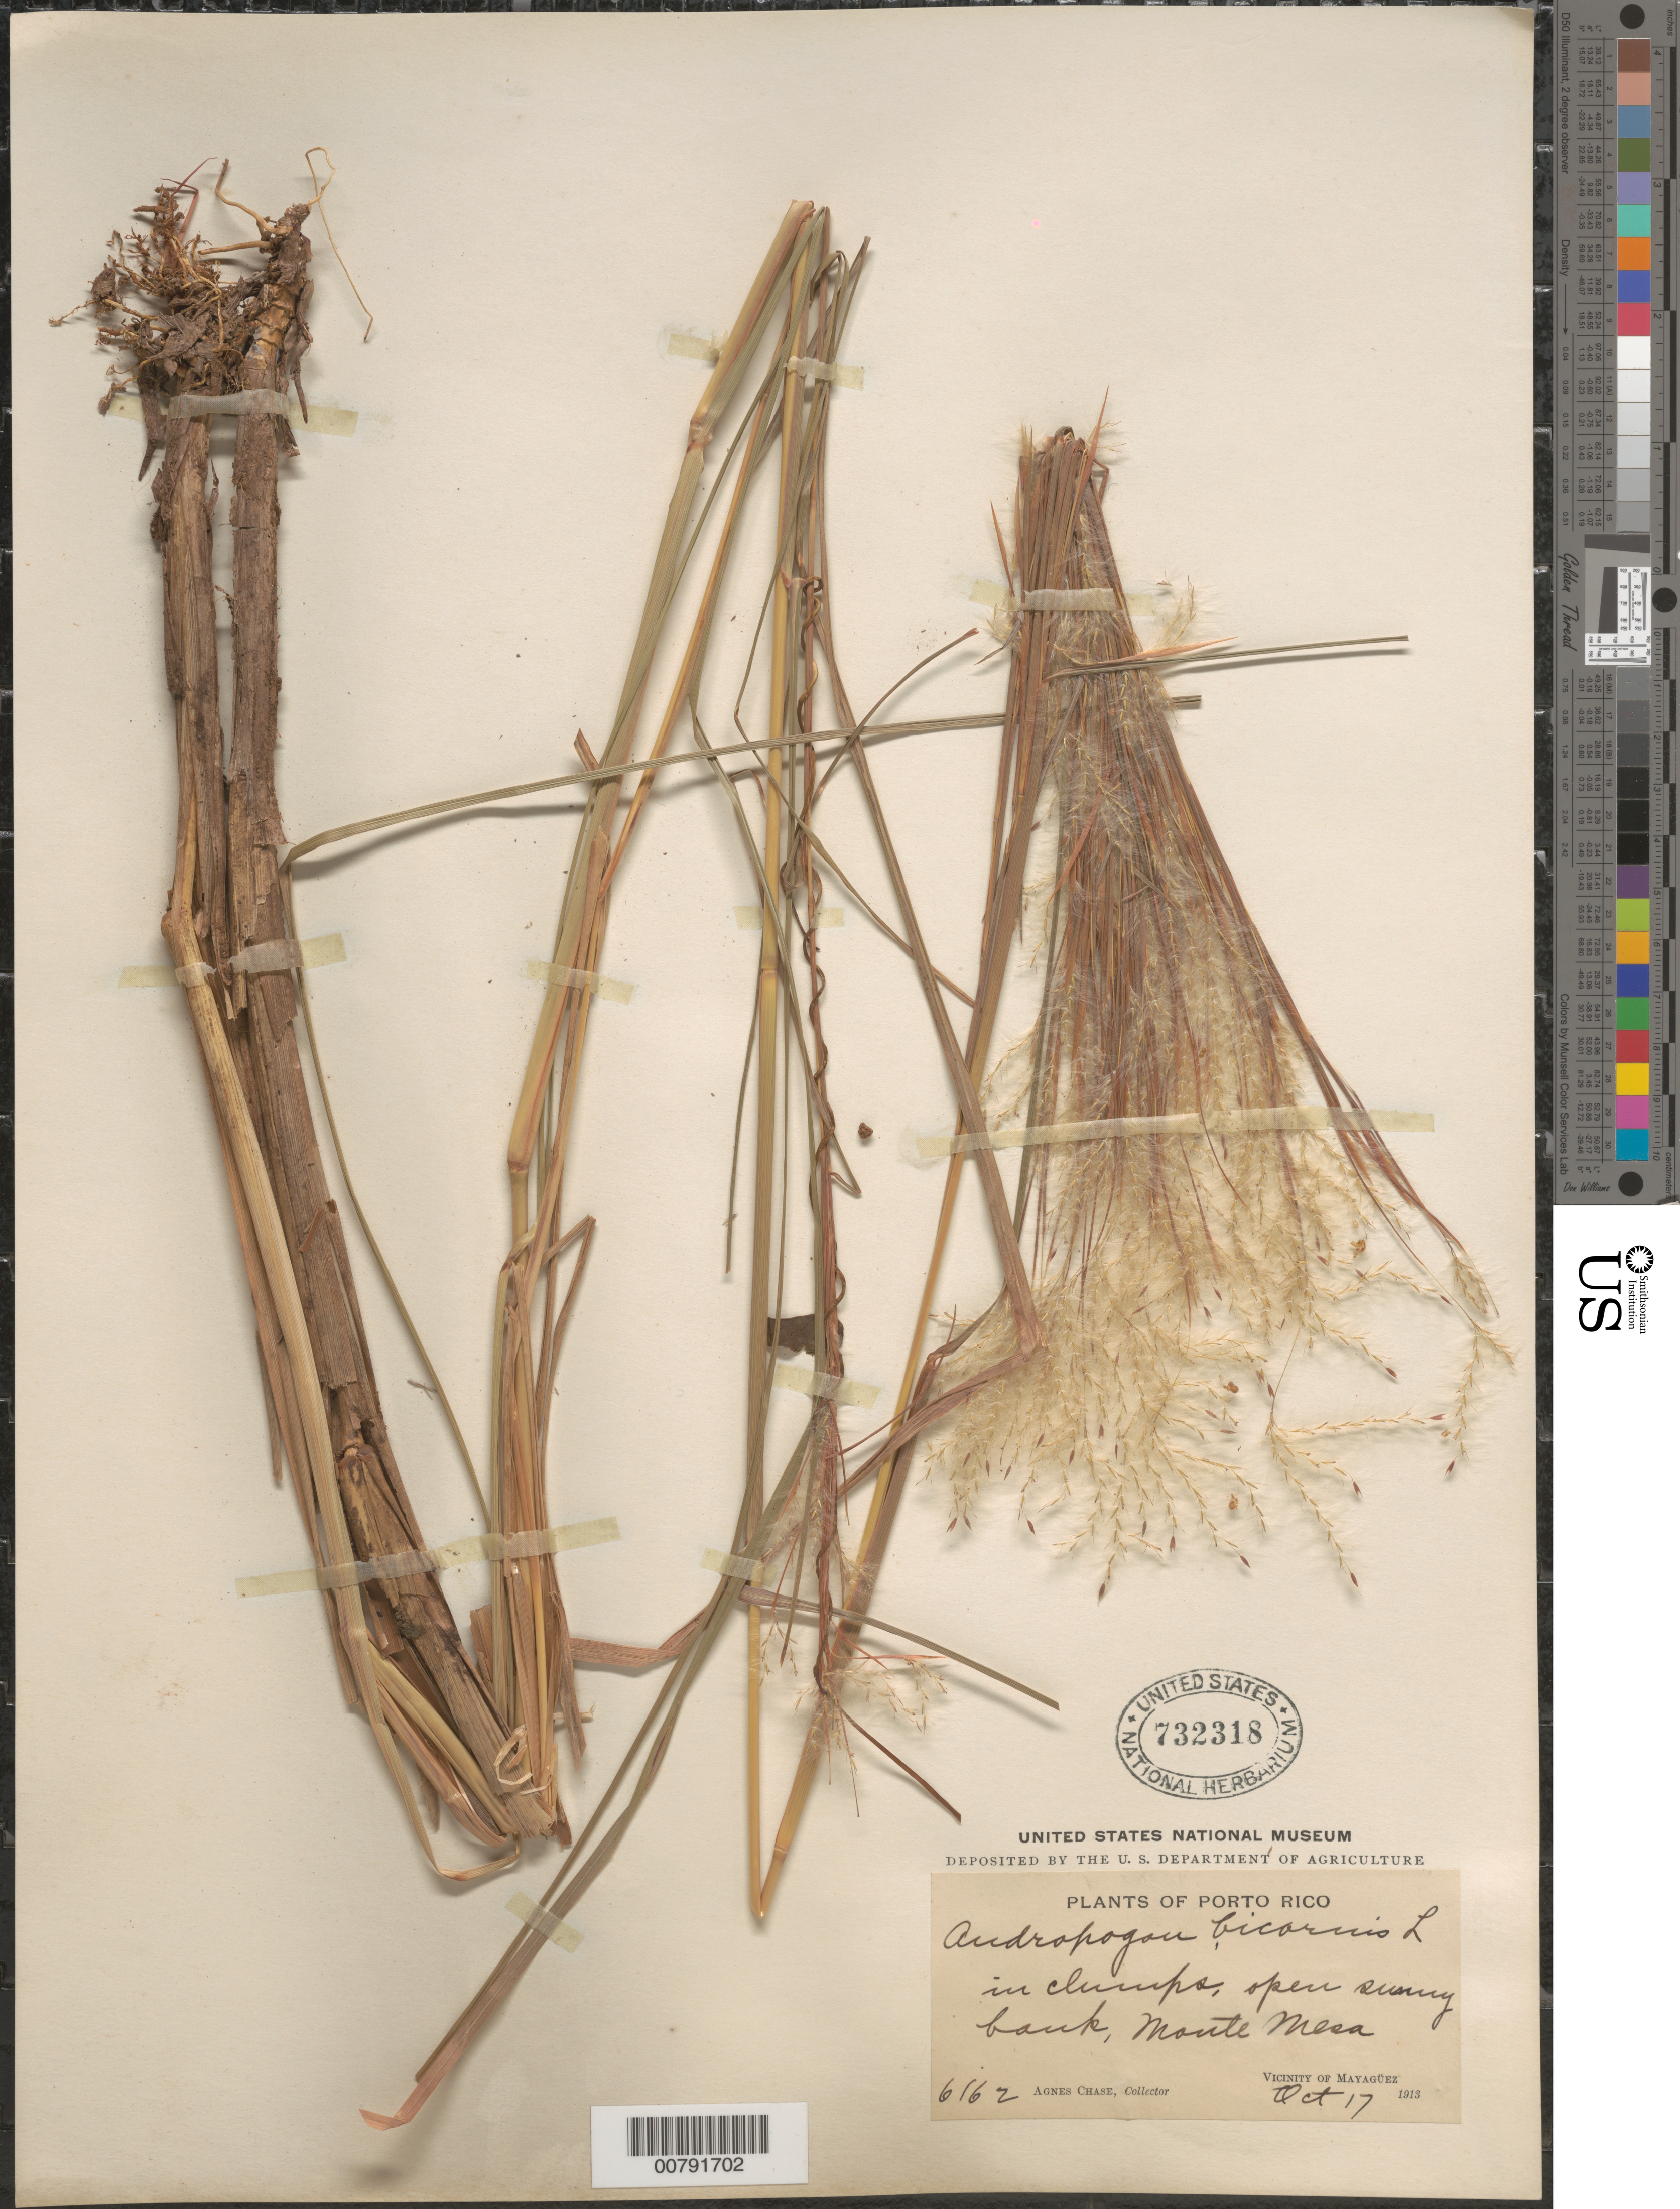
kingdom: Plantae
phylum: Tracheophyta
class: Liliopsida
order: Poales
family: Poaceae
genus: Andropogon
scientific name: Andropogon bicornis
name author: L.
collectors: A. Chase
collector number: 6162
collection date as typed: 17 Oct 1913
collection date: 1913-10-17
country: Puerto Rico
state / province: Mayagüez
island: Puerto Rico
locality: Monte Mesa, vicinity of Mayagüez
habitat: In clumps, open sunny bank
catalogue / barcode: US 732318